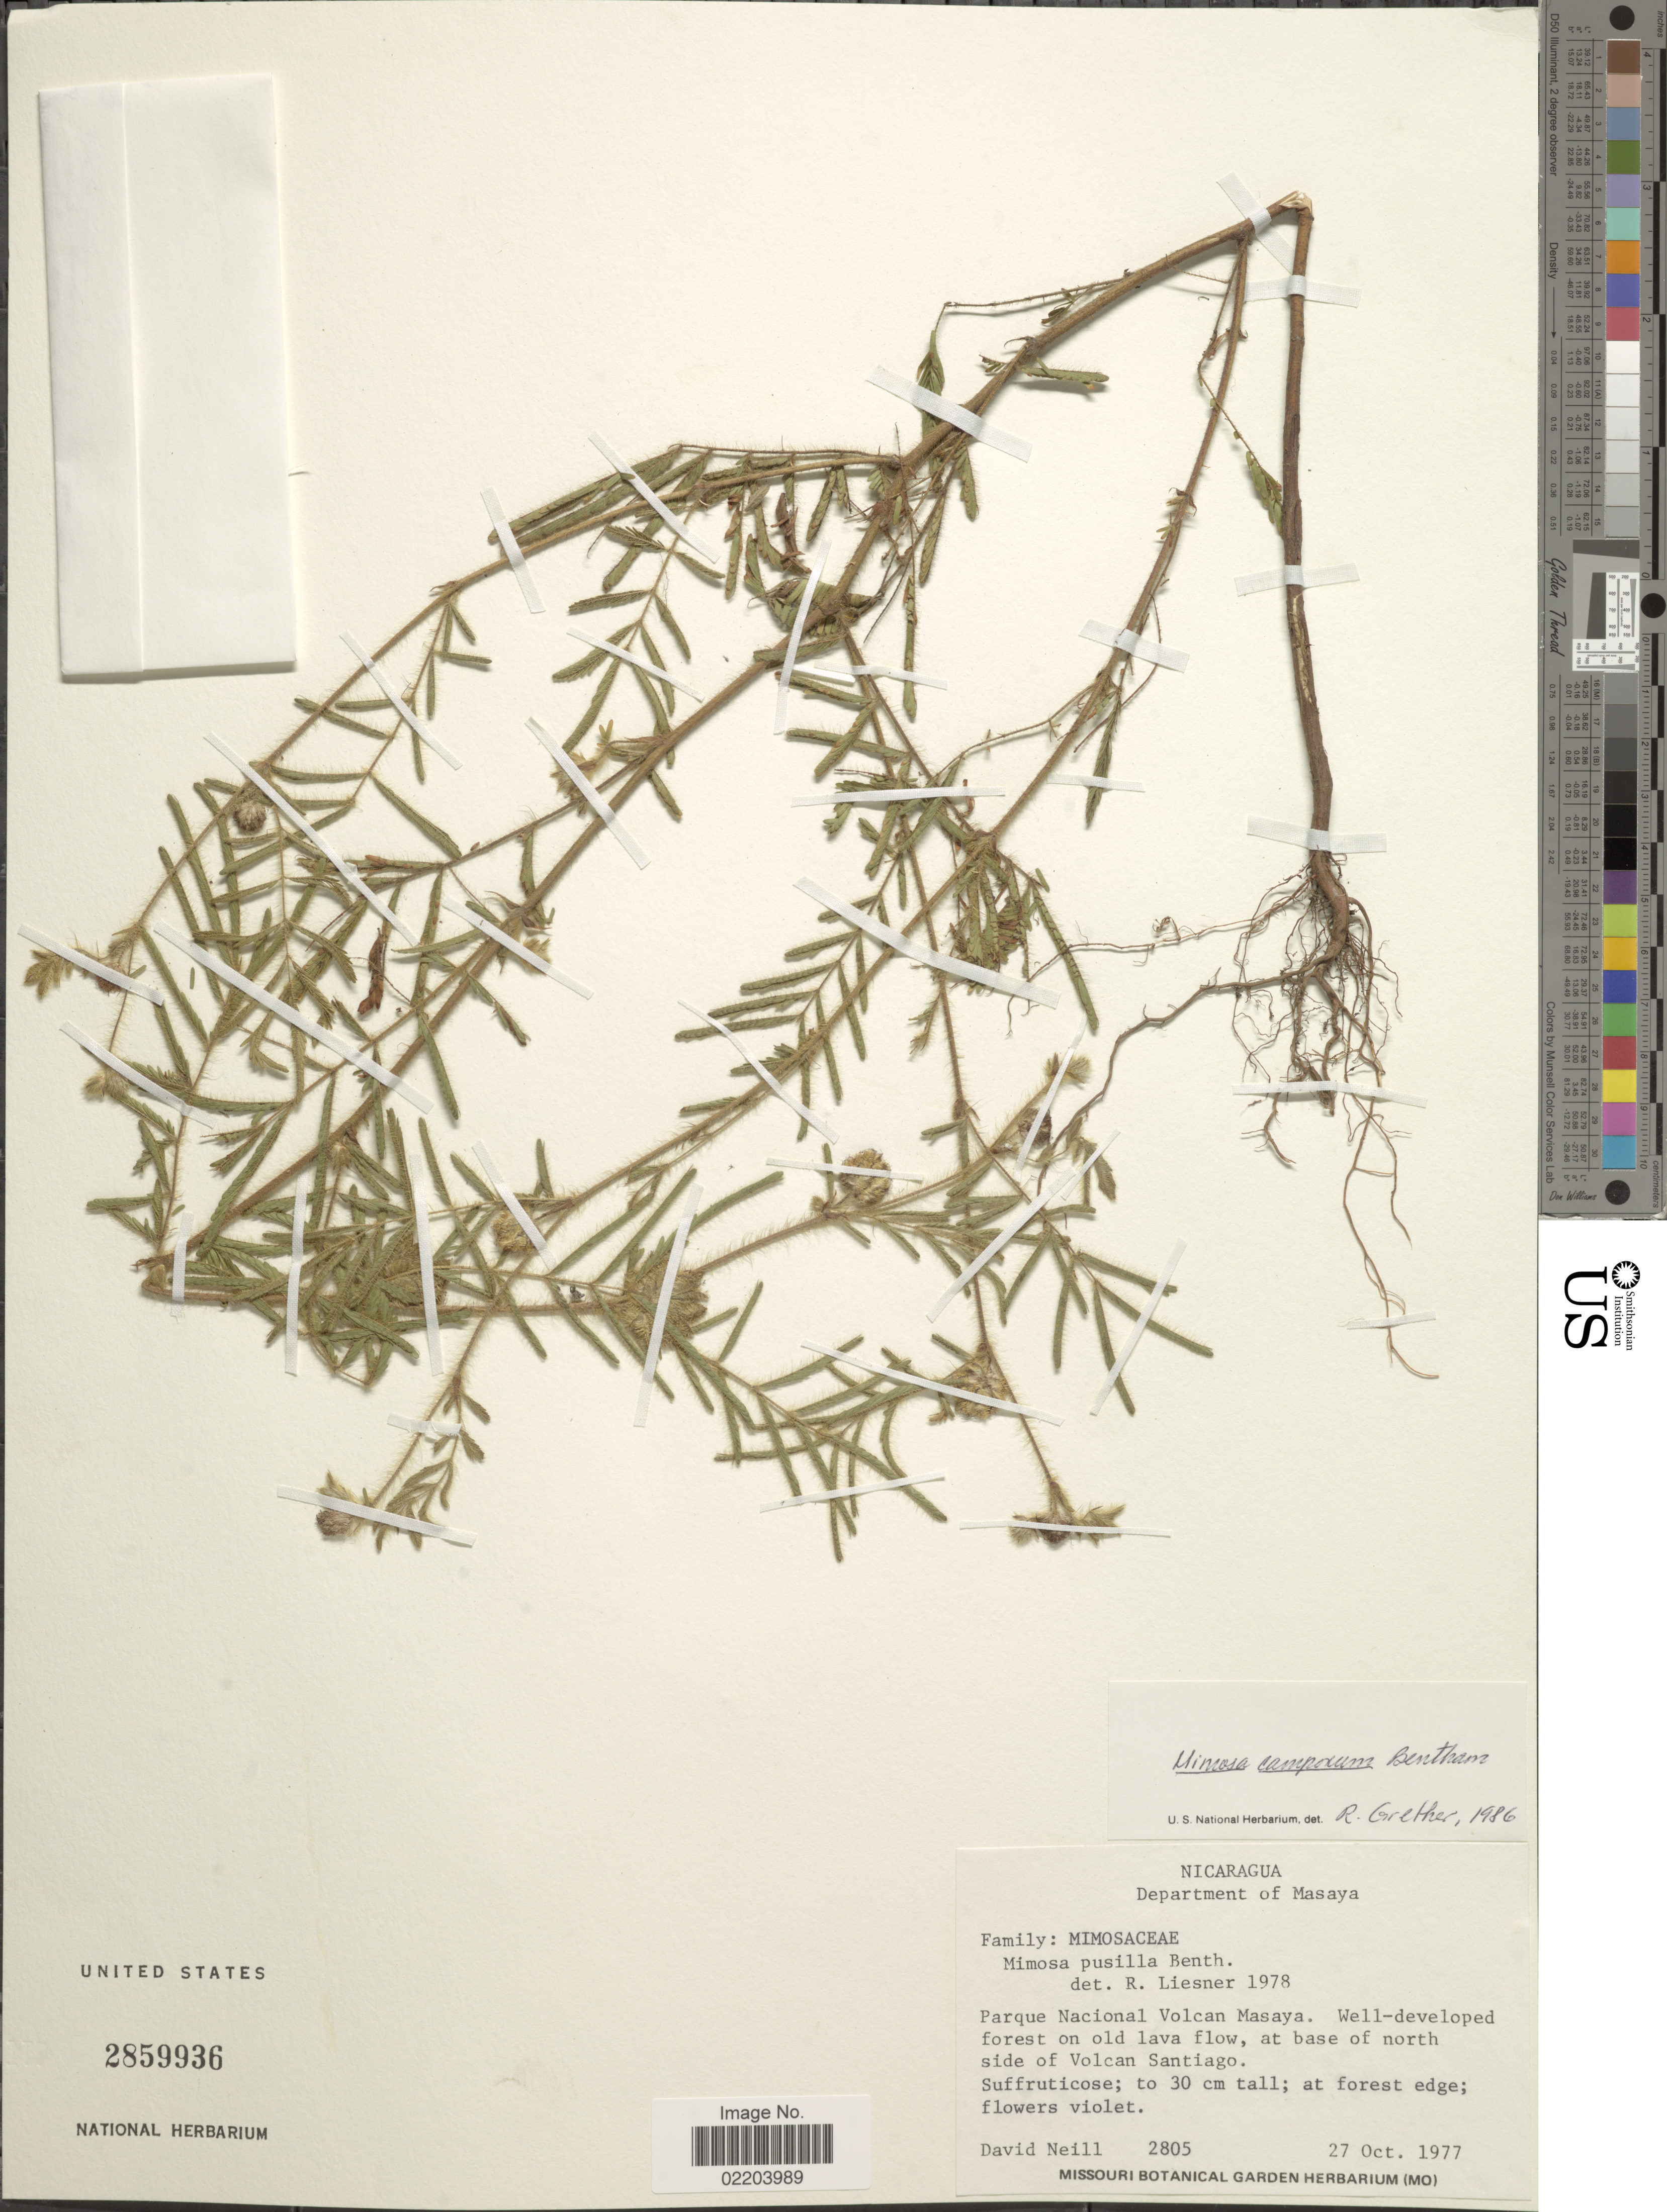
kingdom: Plantae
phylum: Tracheophyta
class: Magnoliopsida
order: Fabales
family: Fabaceae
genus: Mimosa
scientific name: Mimosa camporum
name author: Benth.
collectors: D. A. Neill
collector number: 2805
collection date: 1977-10-27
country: Nicaragua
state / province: Masaya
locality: Department of Masaya. Parque Nacional Volcan Masaya. Well-developed forest on old lava flow, at base of north side of Volcan Santiago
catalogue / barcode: US 2859936